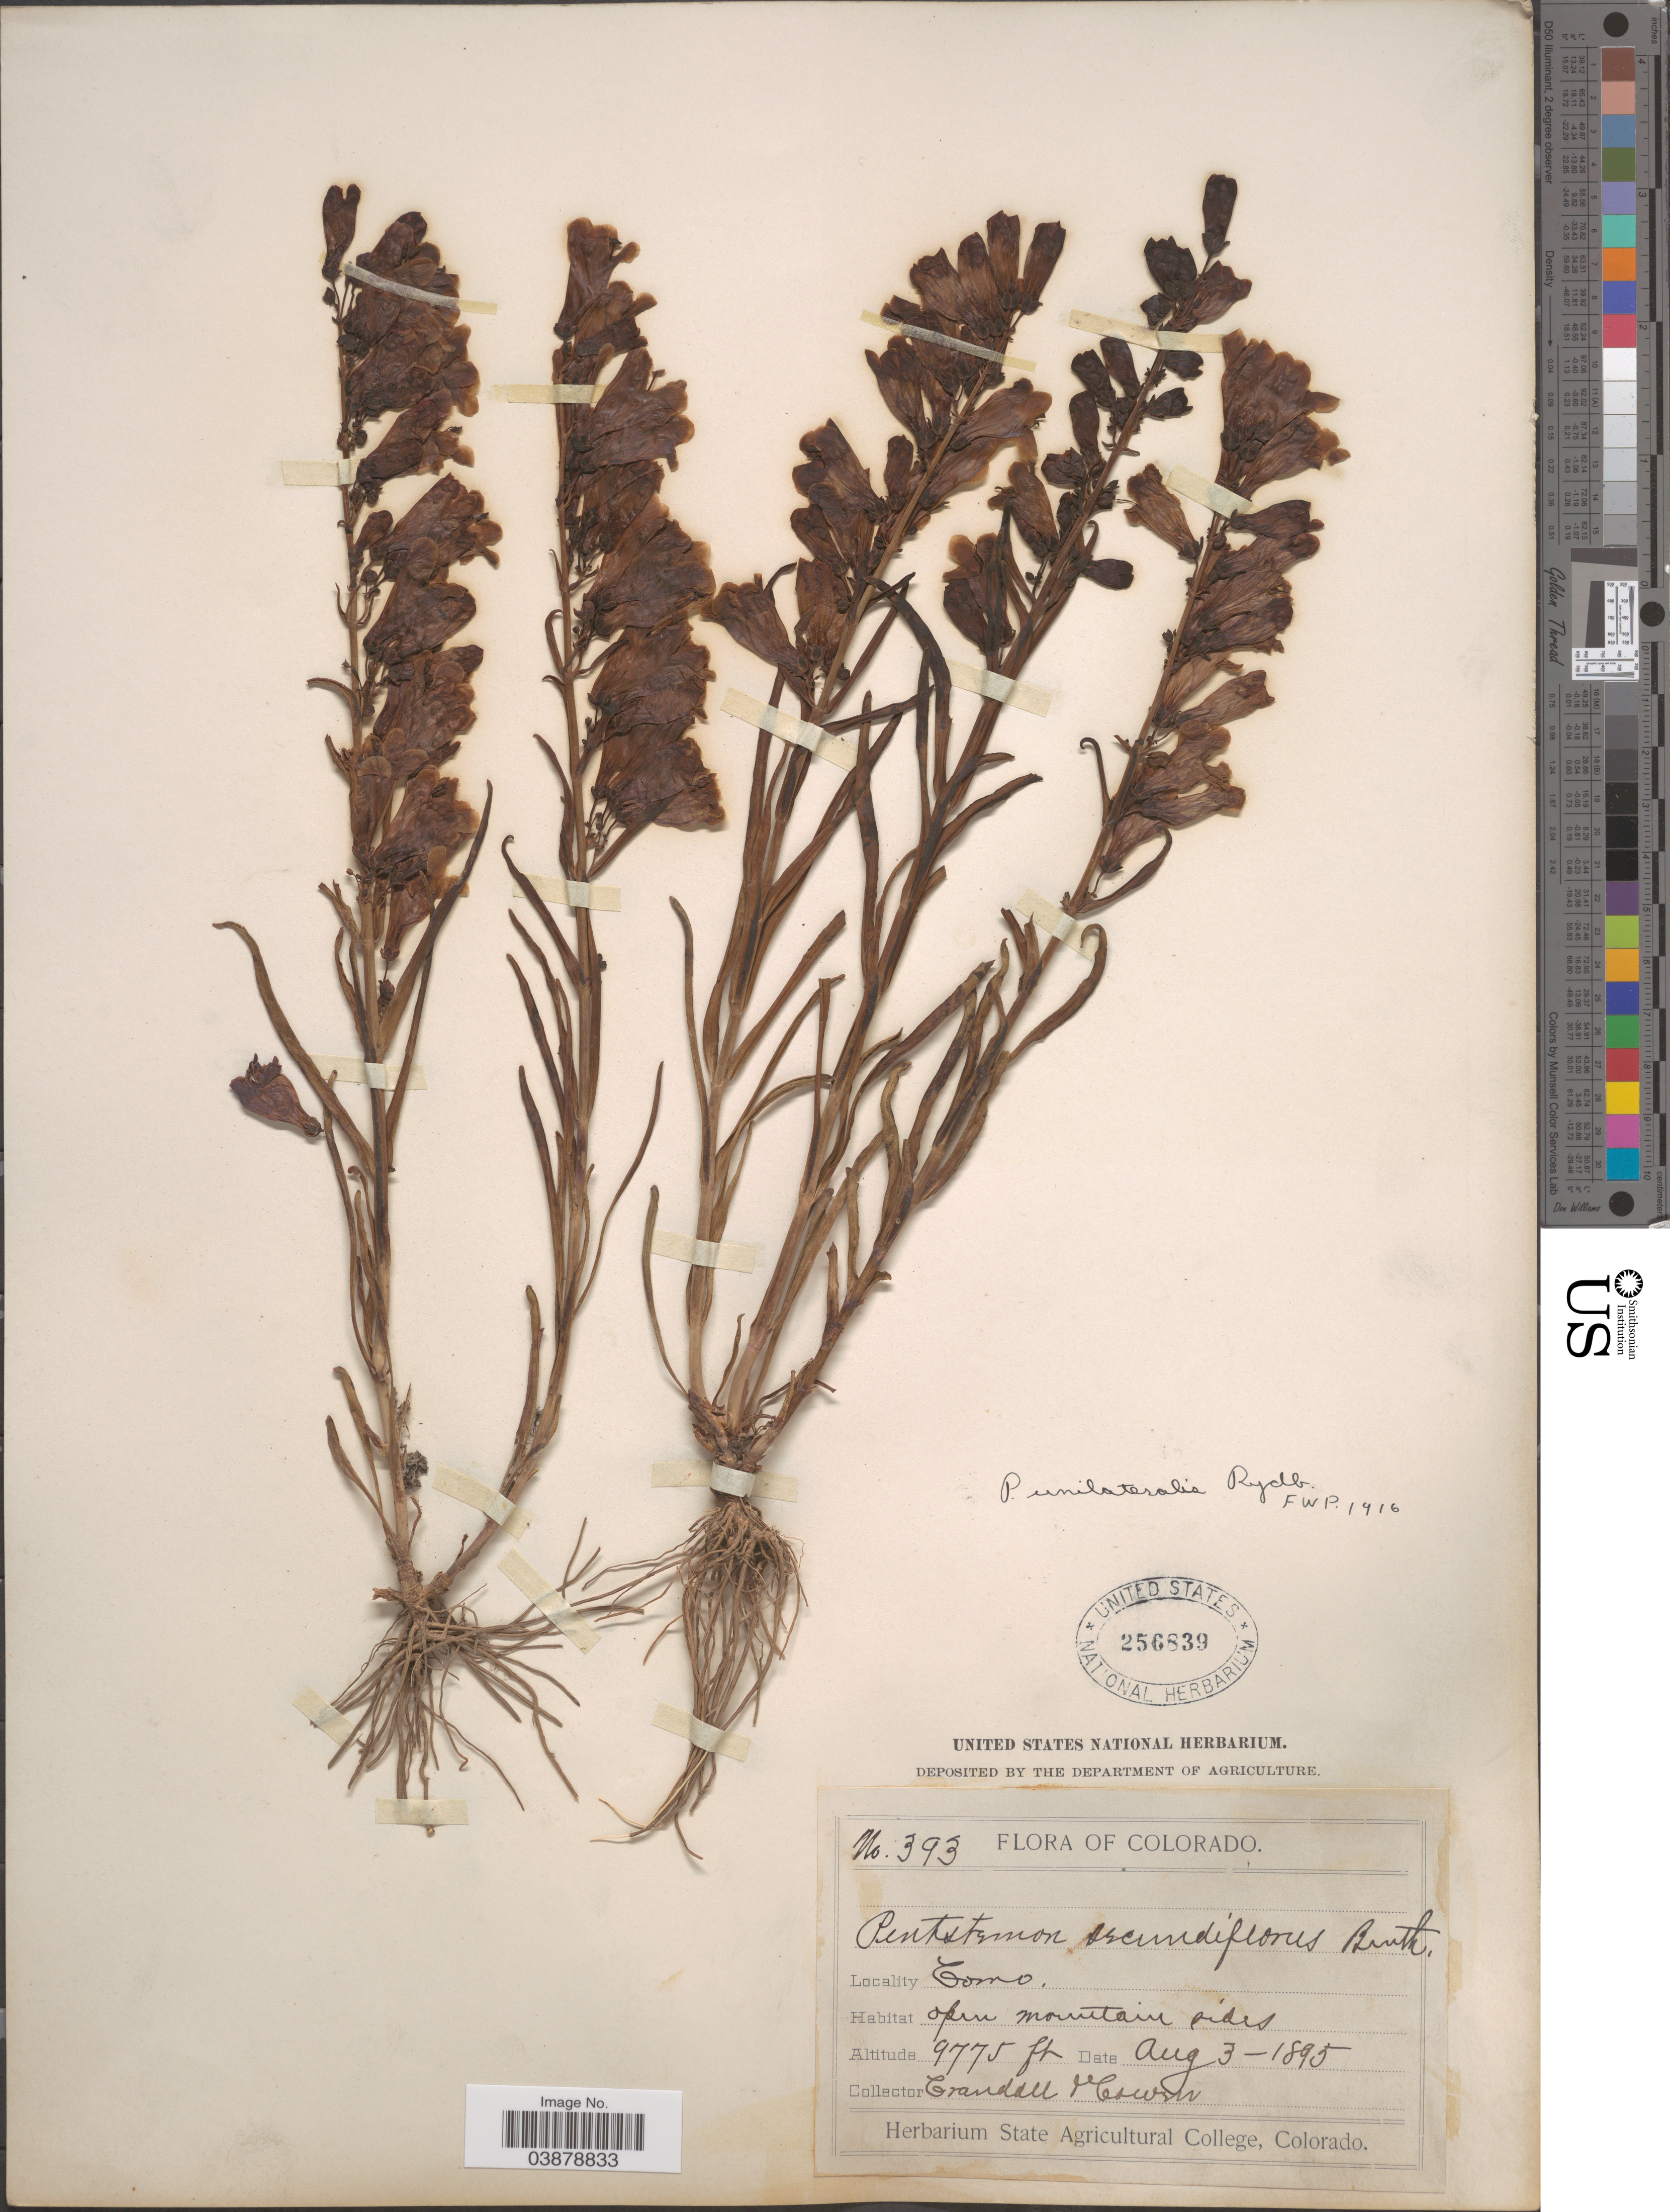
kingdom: Plantae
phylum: Tracheophyta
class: Magnoliopsida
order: Lamiales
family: Plantaginaceae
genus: Penstemon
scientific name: Penstemon unilateralis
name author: Rydb.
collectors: -. Crandall & -. Cowen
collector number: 393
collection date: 1895-08-03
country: United States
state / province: Colorado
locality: Como.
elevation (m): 2979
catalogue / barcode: US 256839